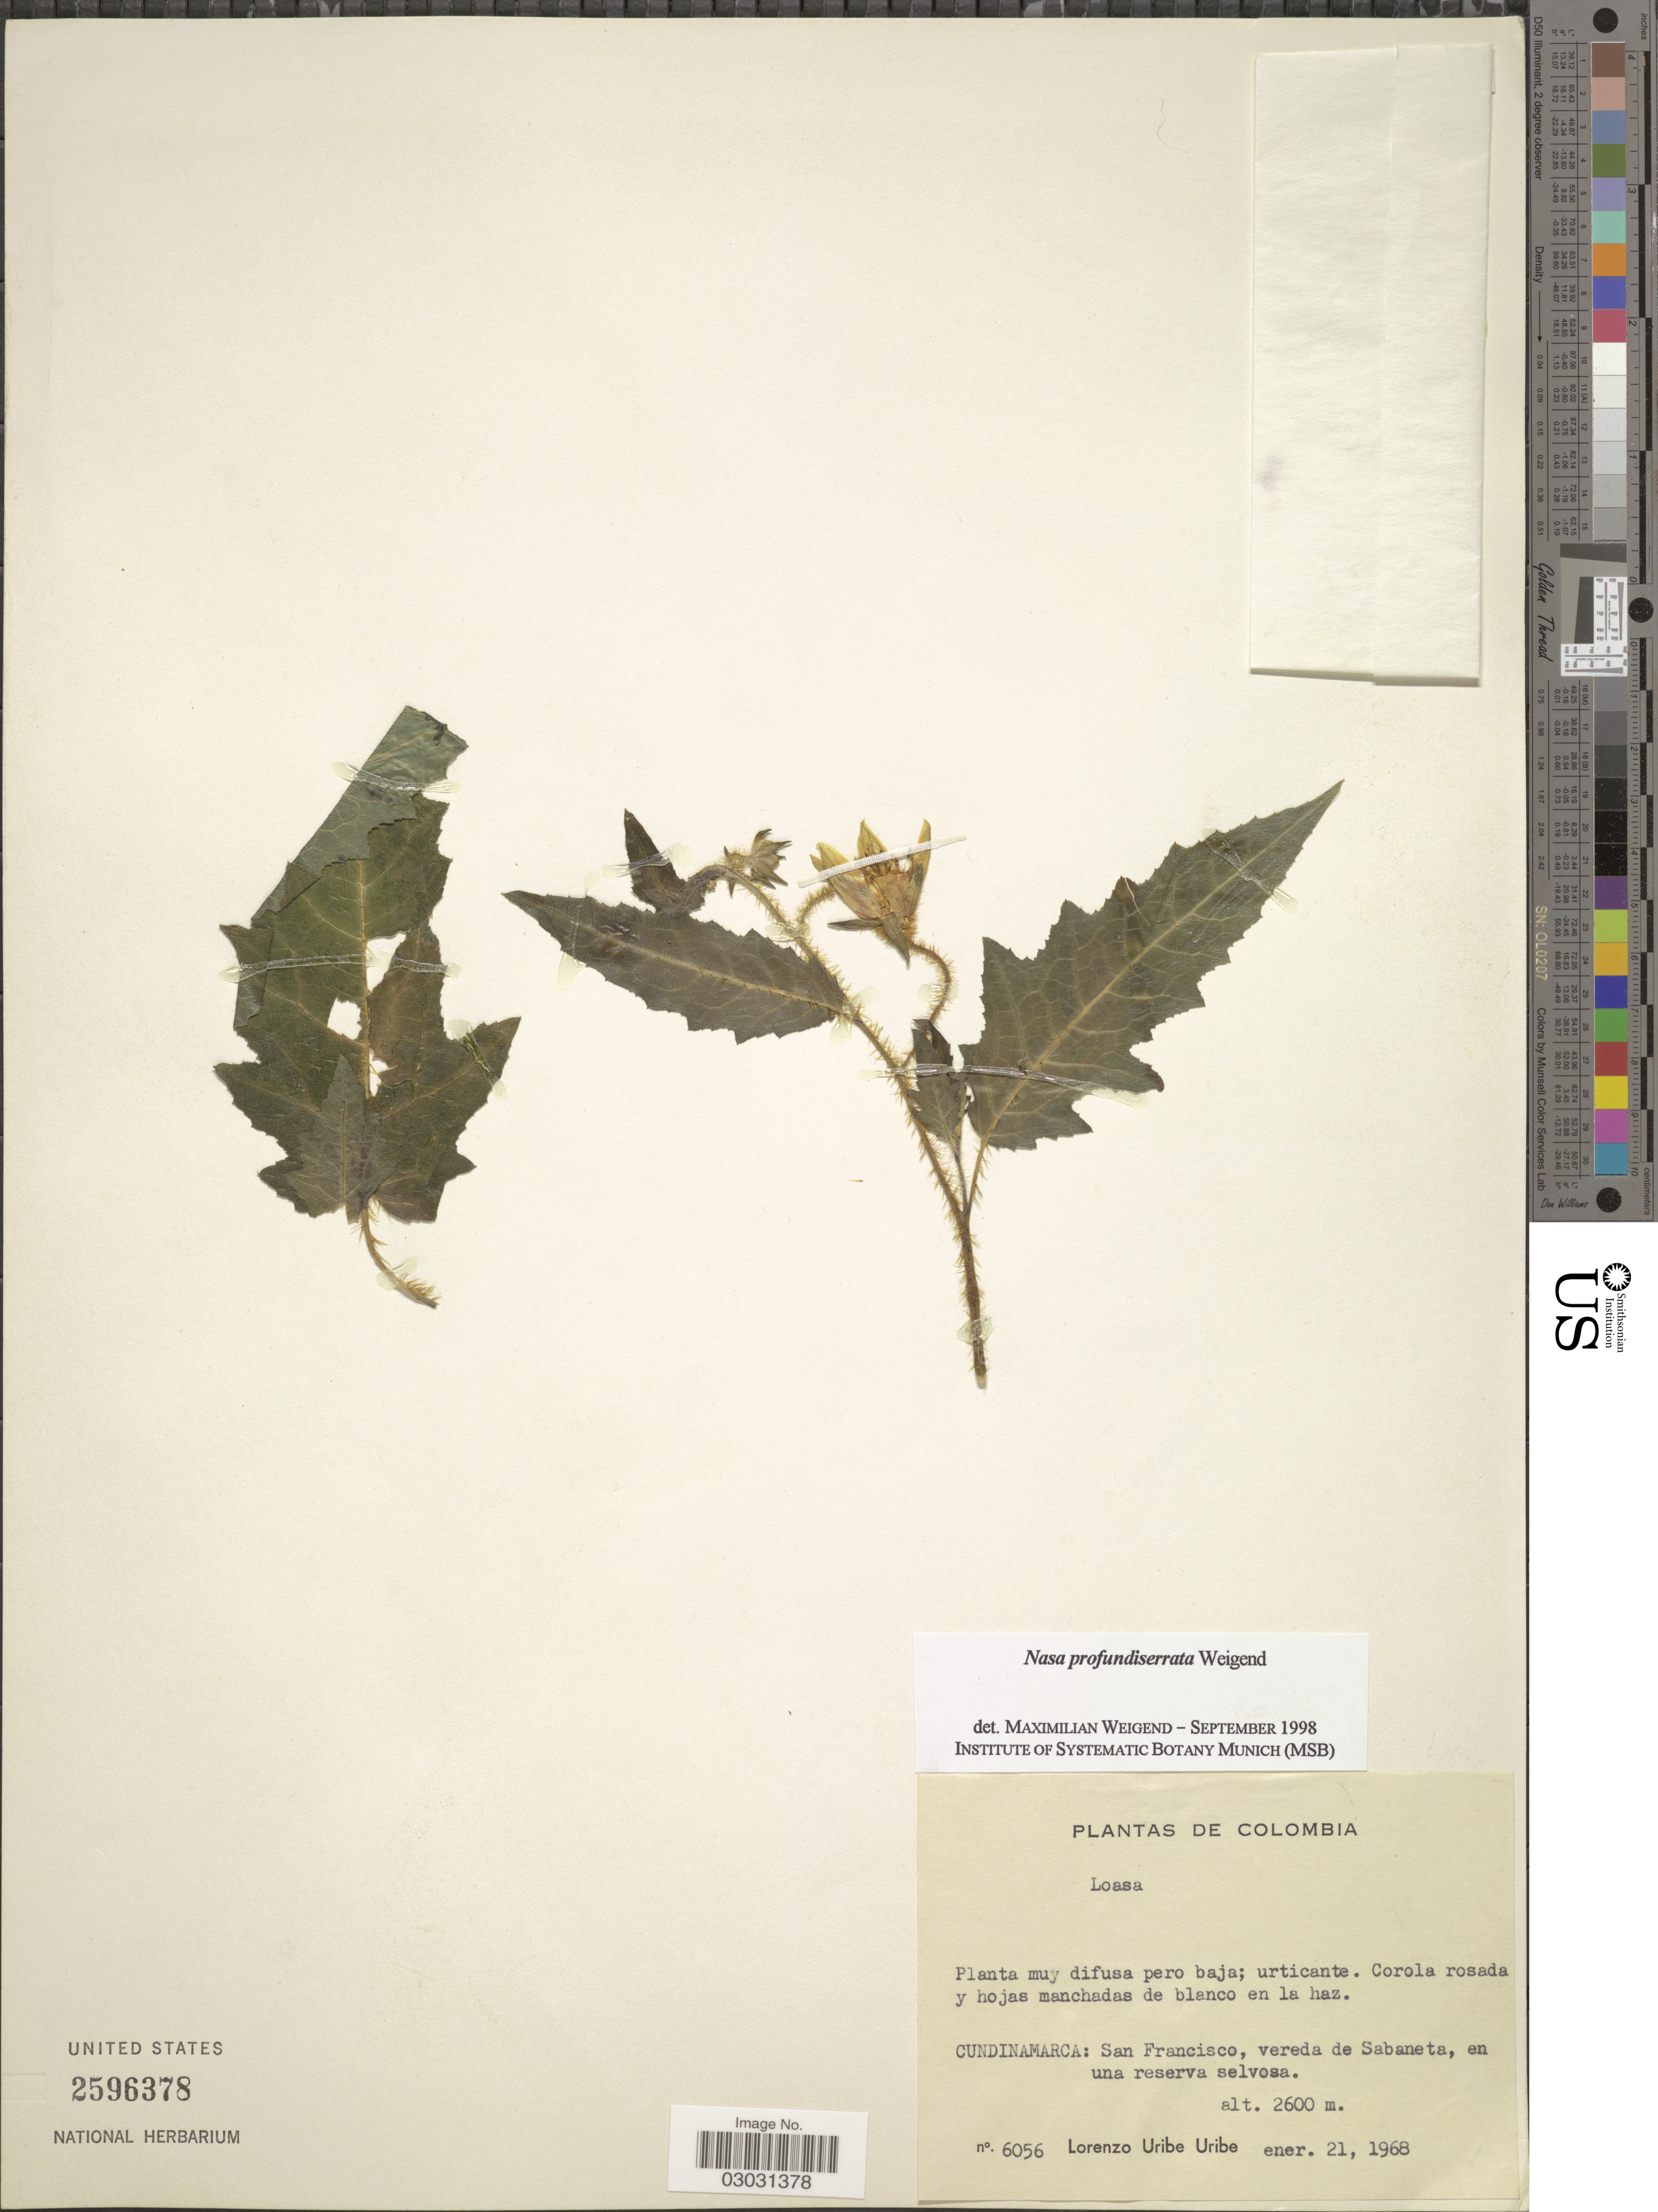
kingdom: Plantae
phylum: Tracheophyta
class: Magnoliopsida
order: Cornales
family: Loasaceae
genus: Nasa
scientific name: Nasa profundiserrata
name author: Weigend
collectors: L. Uribe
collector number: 6056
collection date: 1968-01-21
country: Colombia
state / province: Cundinamarca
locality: San Francisco, vereda de Sabaneta.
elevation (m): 2600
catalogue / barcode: US 2596378